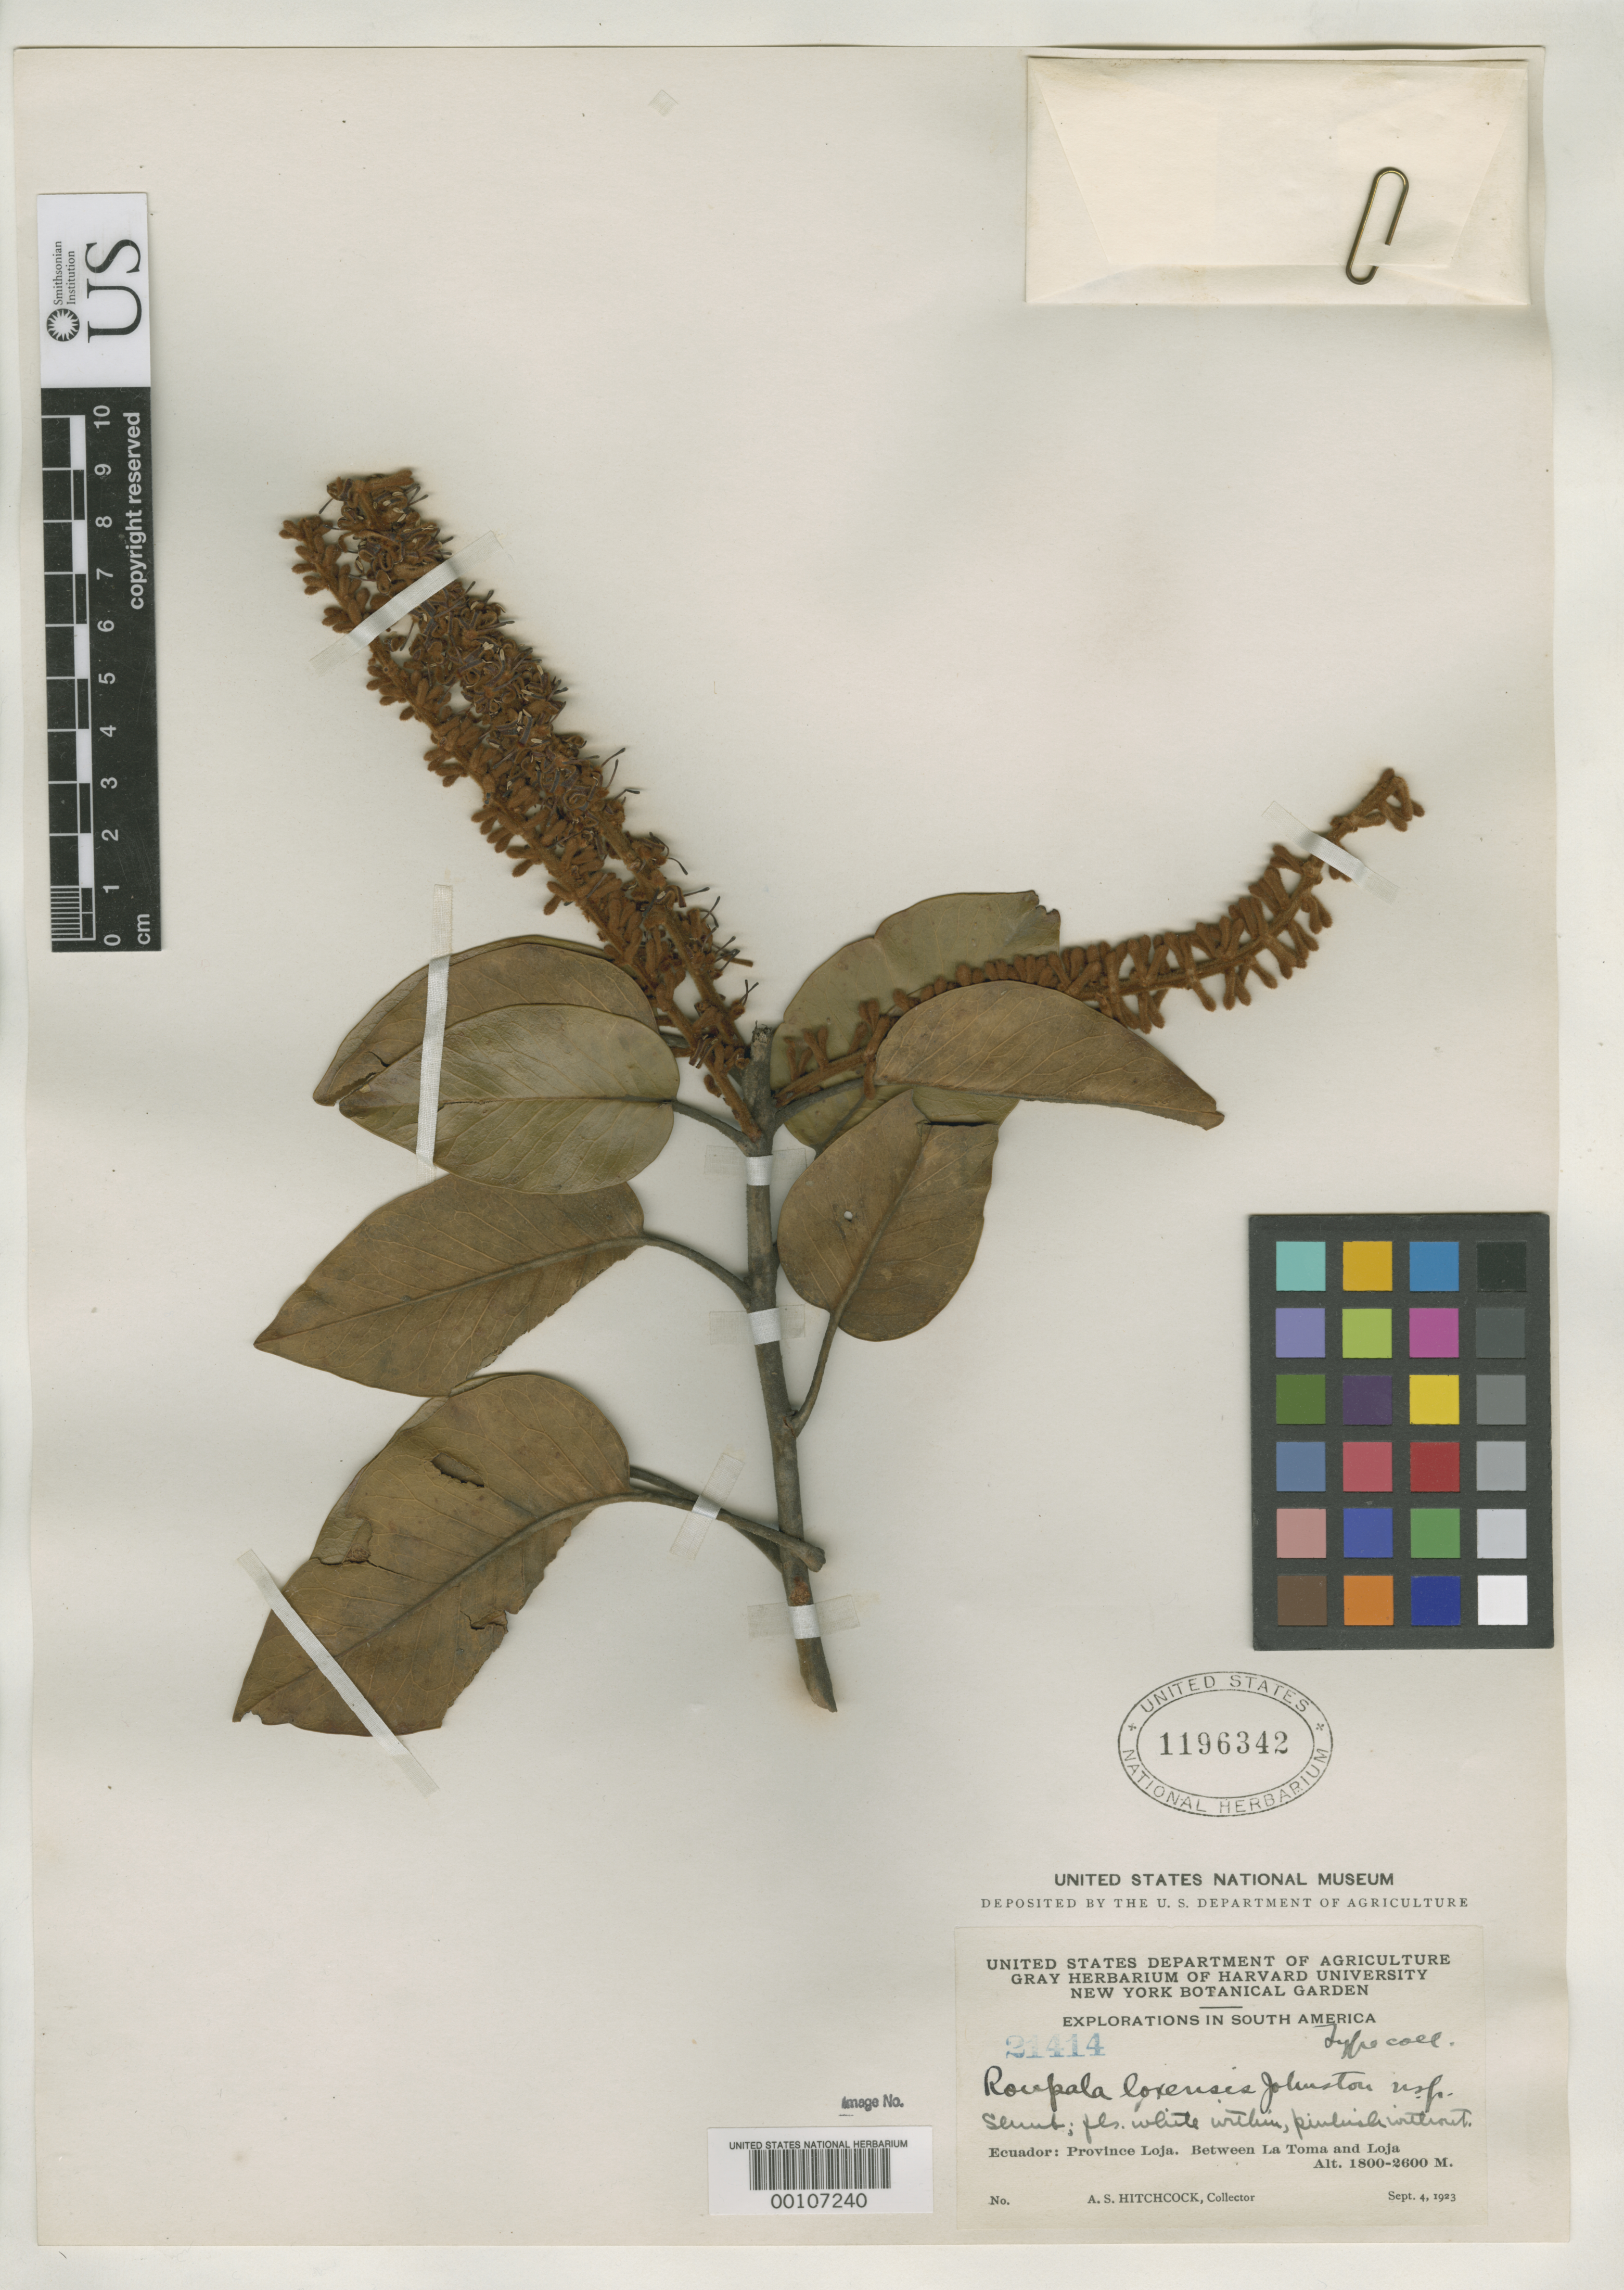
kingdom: Plantae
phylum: Tracheophyta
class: Magnoliopsida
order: Proteales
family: Proteaceae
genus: Roupala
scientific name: Roupala loxensis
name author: I.M. Johnst.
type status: Isotype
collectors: A. S. Hitchcock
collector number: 21414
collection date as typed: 04 Sep 1923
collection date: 1923-09-04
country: Ecuador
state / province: Loja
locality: Between La Toma and Loja.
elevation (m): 1800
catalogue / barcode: US 1196342